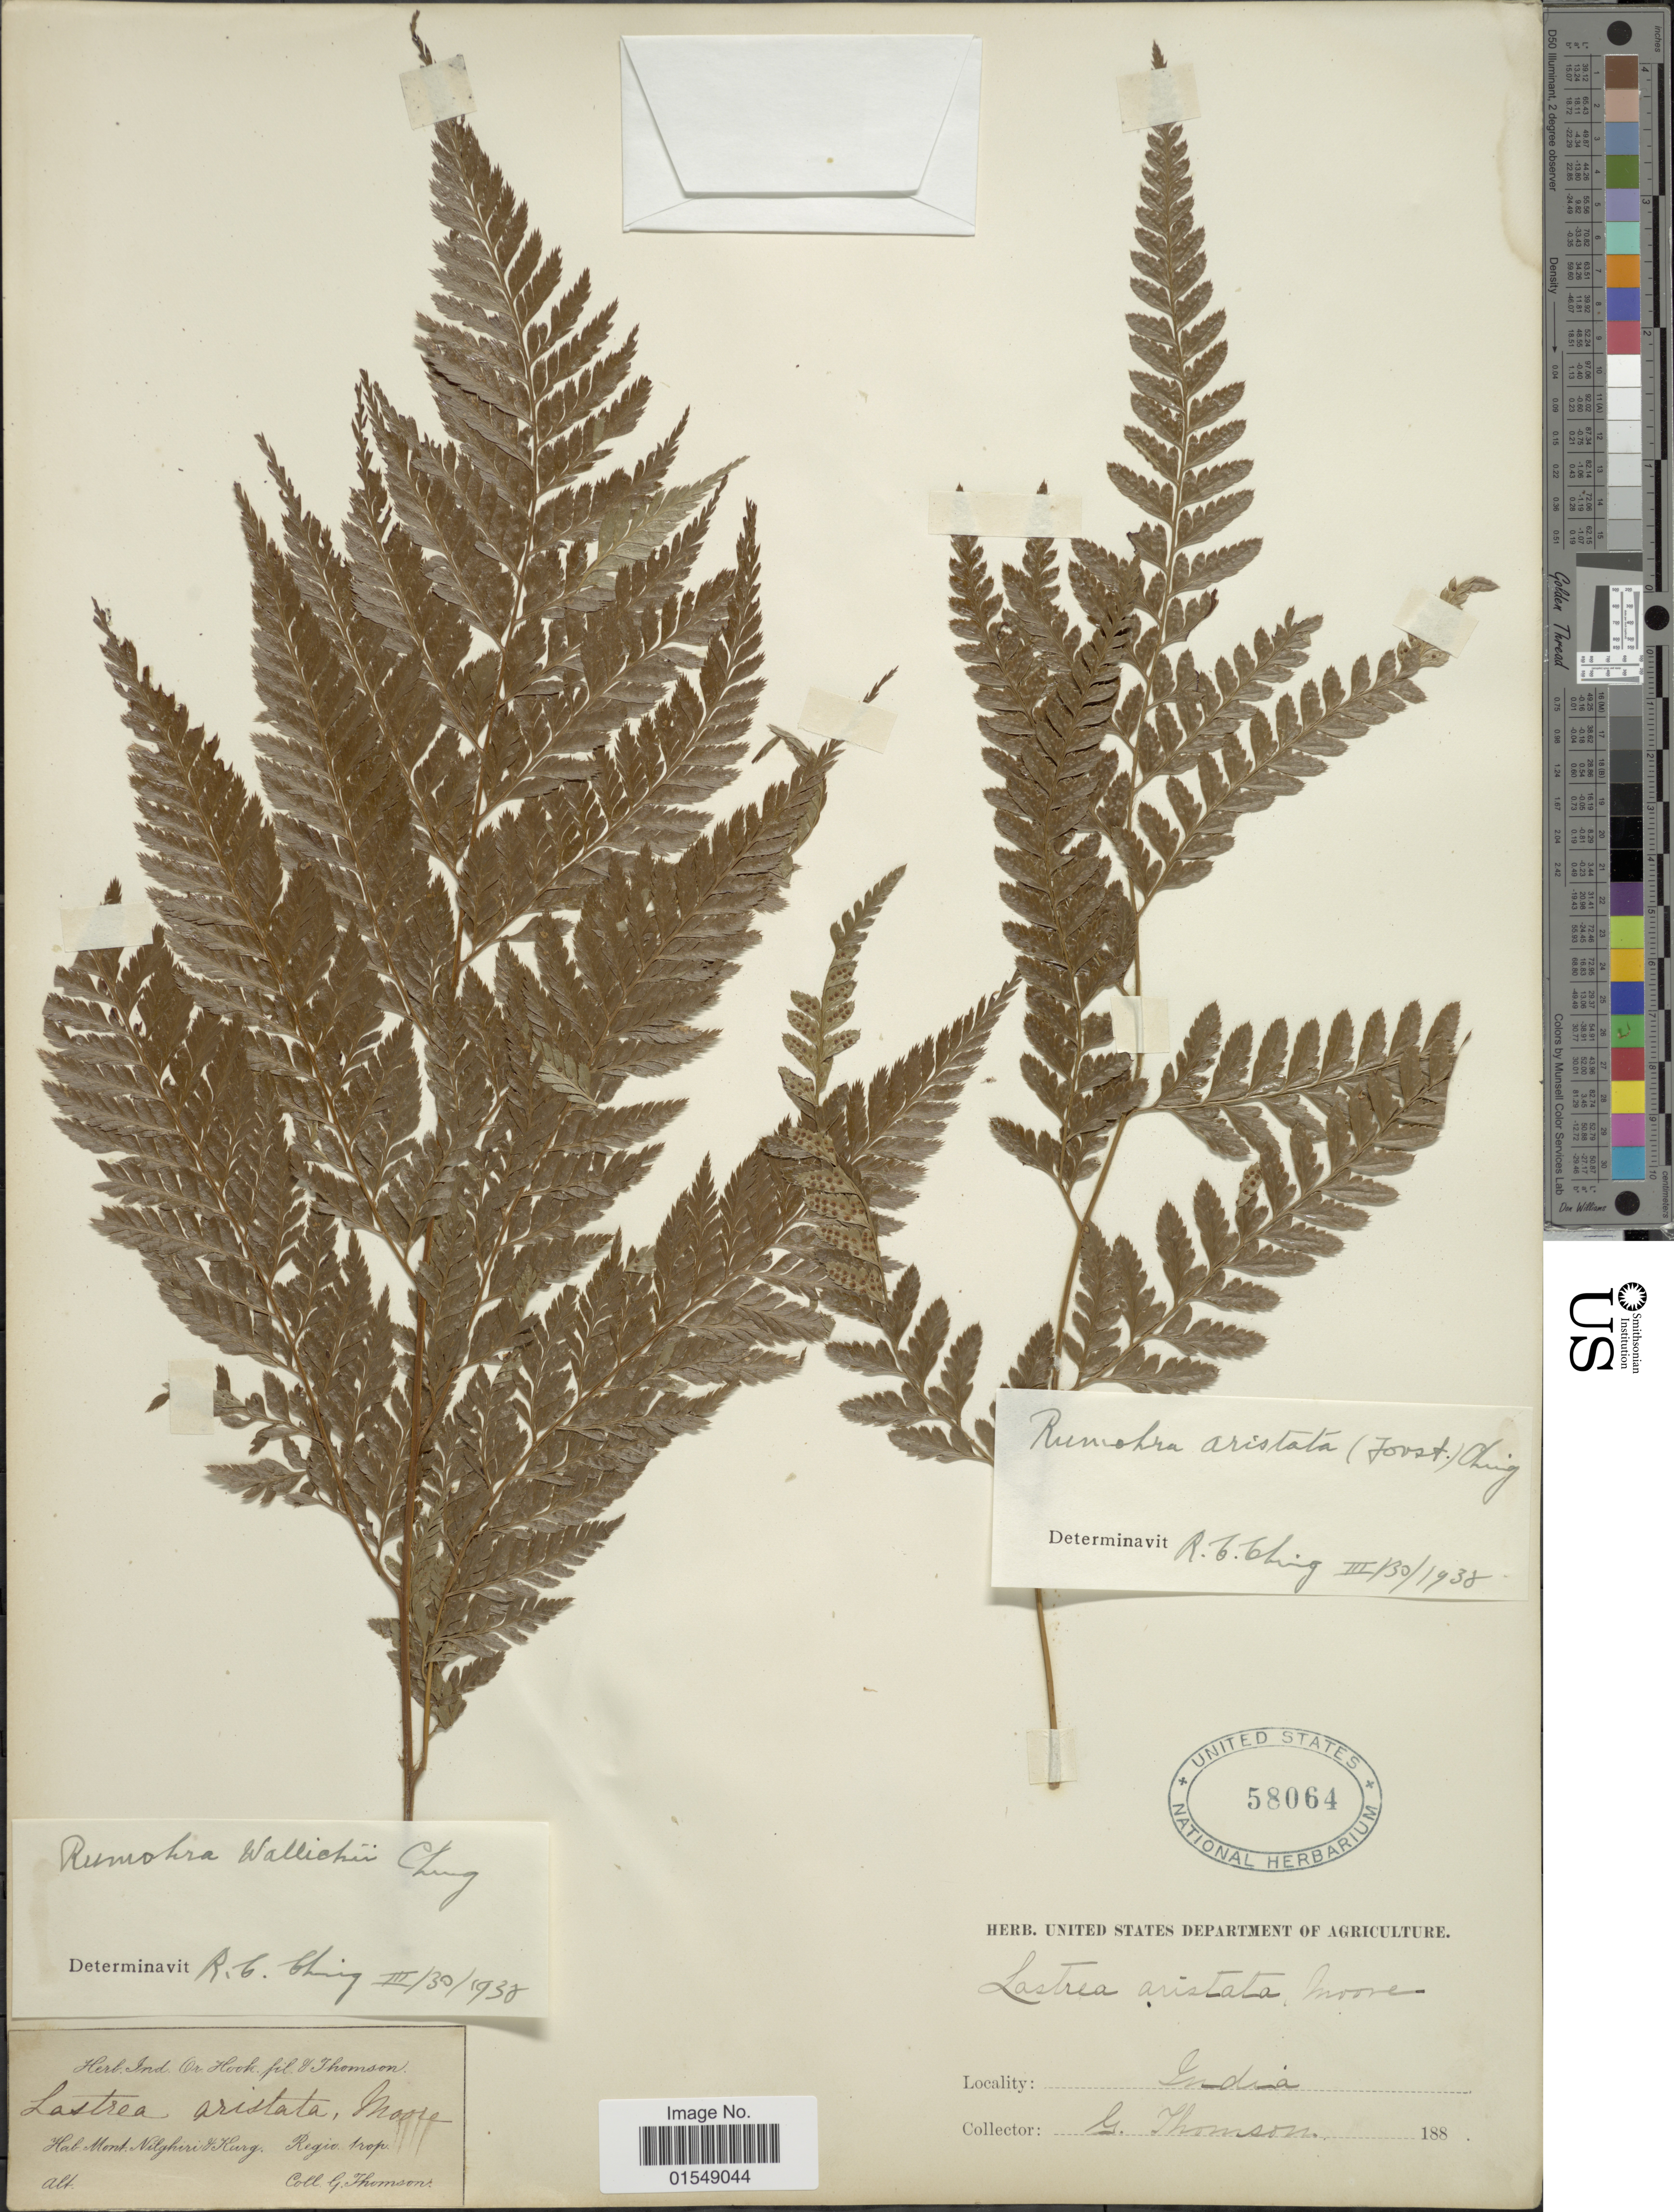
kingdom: Plantae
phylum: Tracheophyta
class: Polypodiopsida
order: Polypodiales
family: Dryopteridaceae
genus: Arachniodes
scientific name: Arachniodes coniifolia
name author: (T. Moore) Ching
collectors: G. Thomson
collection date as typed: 188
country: India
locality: India, Regio trop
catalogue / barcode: US 58064